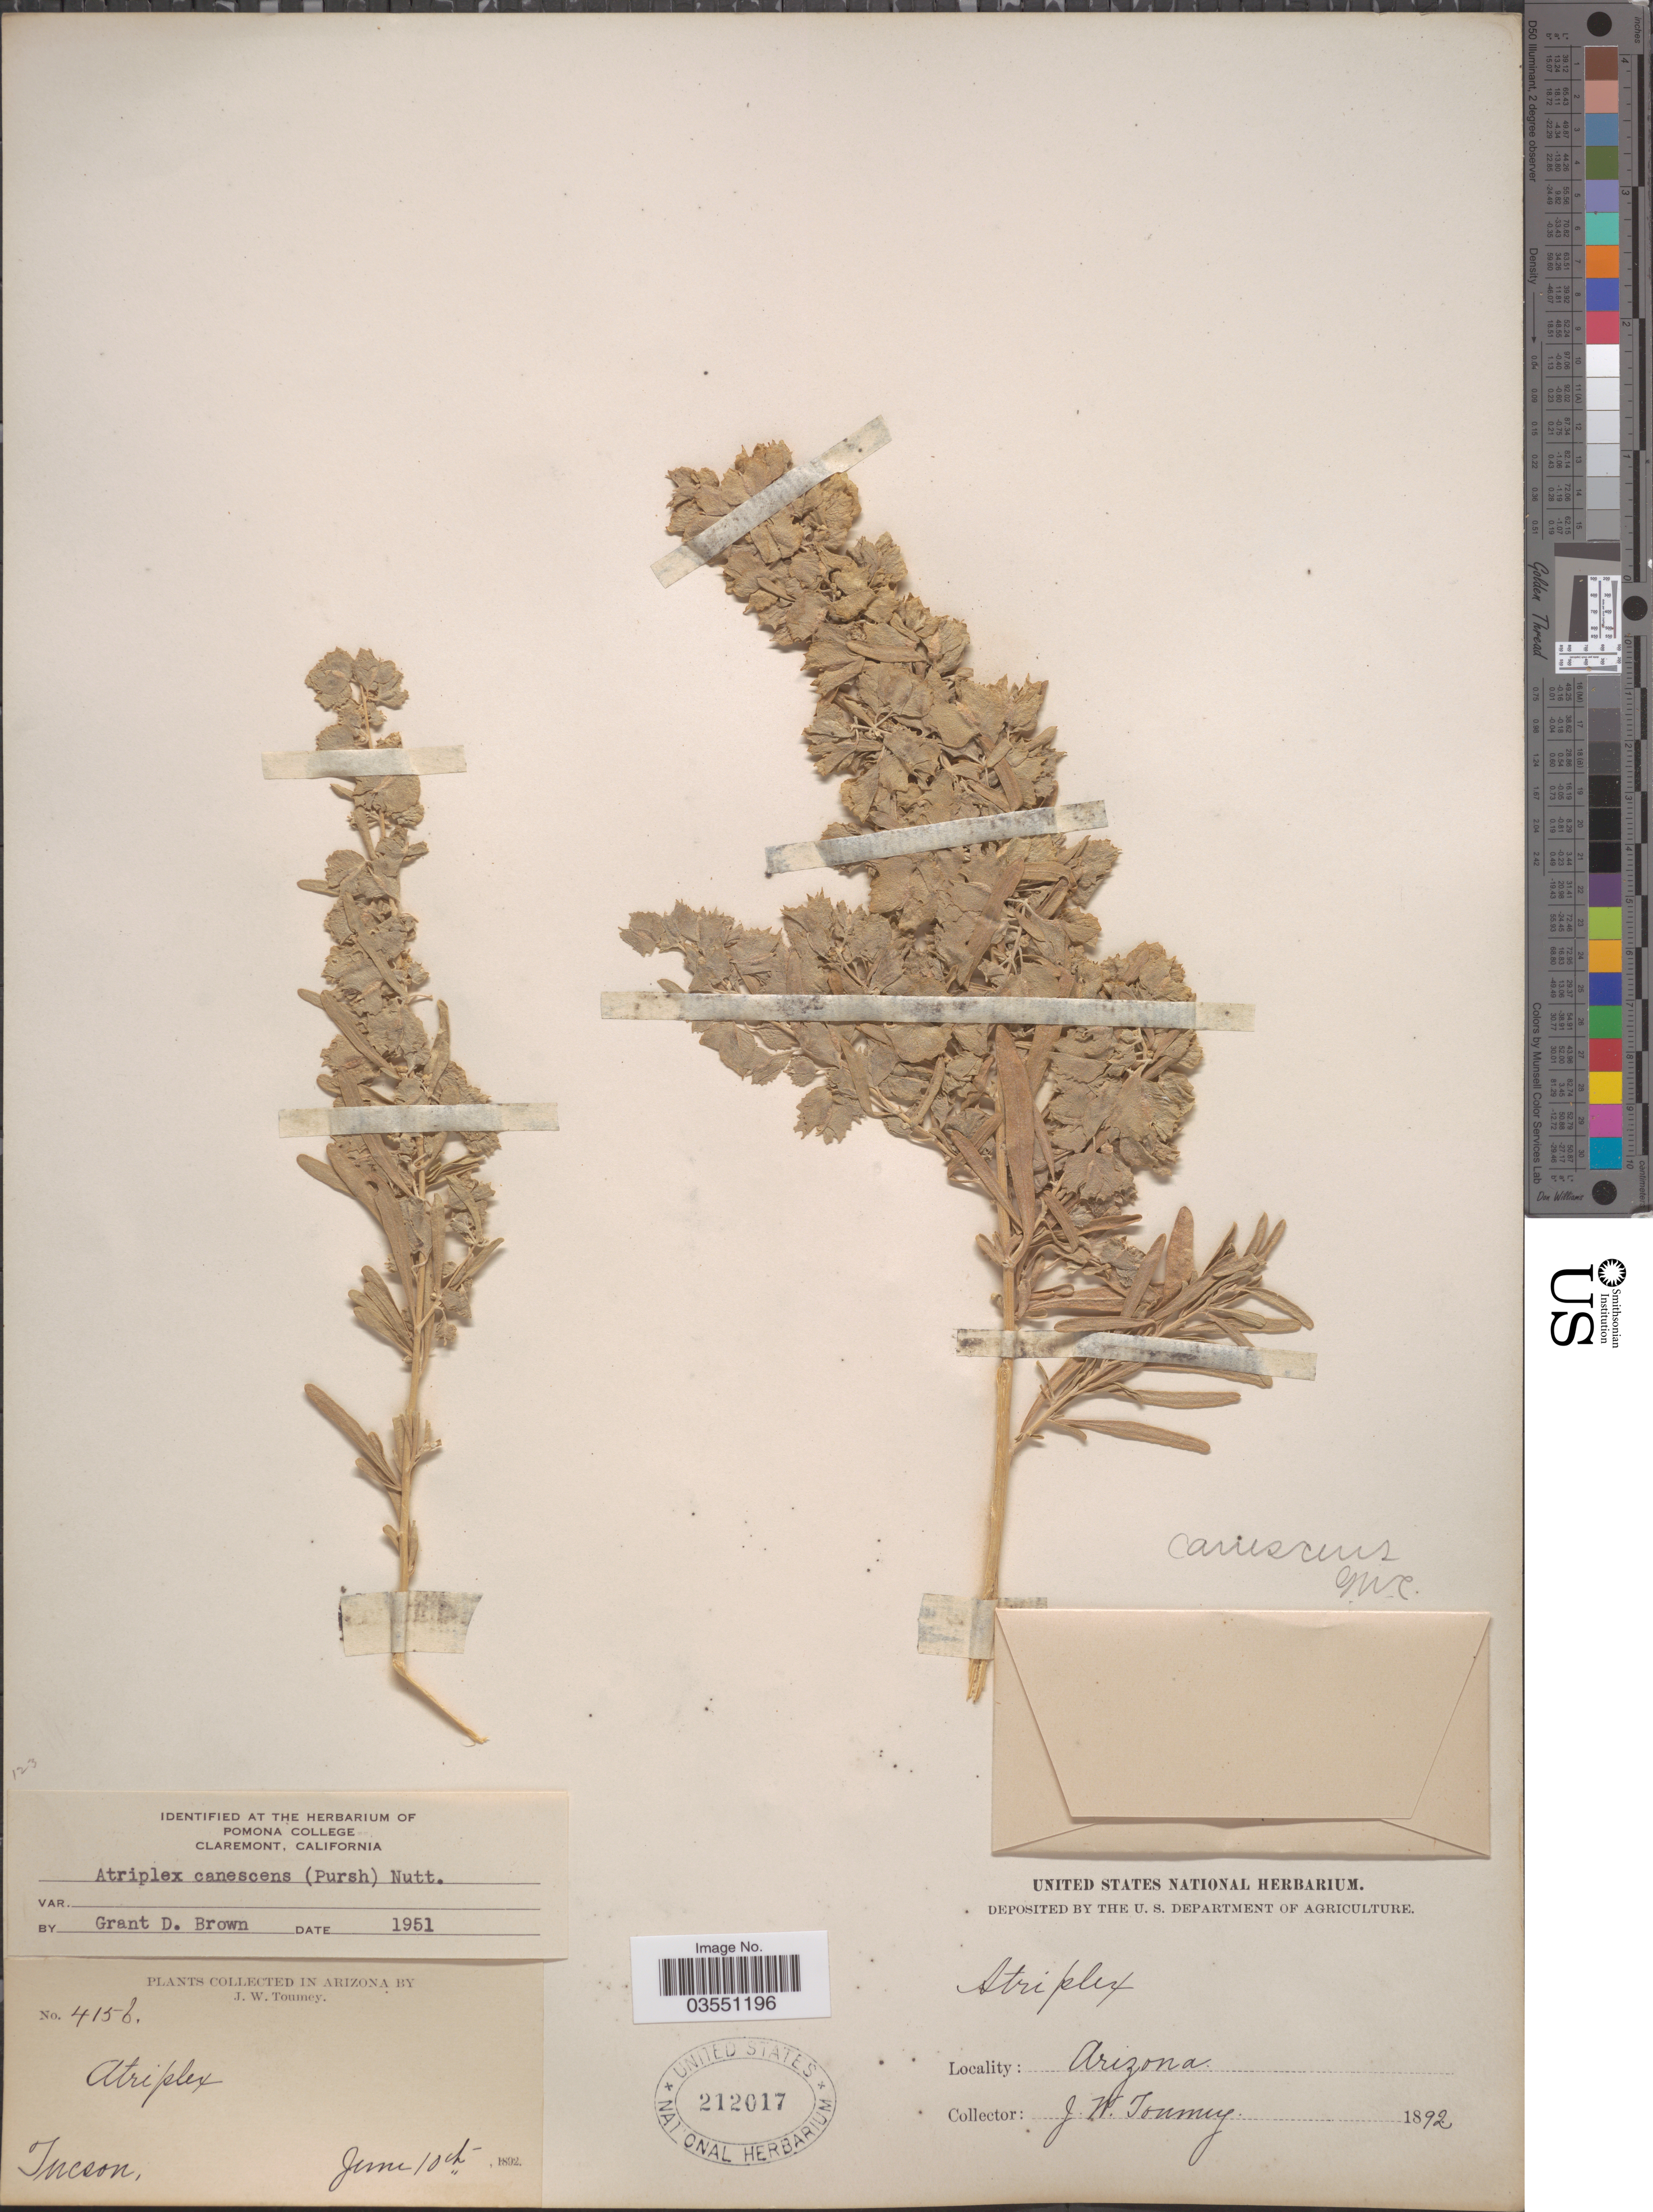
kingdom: Plantae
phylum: Tracheophyta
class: Magnoliopsida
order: Caryophyllales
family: Amaranthaceae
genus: Atriplex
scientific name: Atriplex canescens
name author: (Pursh) Nutt.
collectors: J. W. Toumey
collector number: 415b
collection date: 1892-06-10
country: United States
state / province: Arizona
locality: Tucson.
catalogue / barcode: US 212017